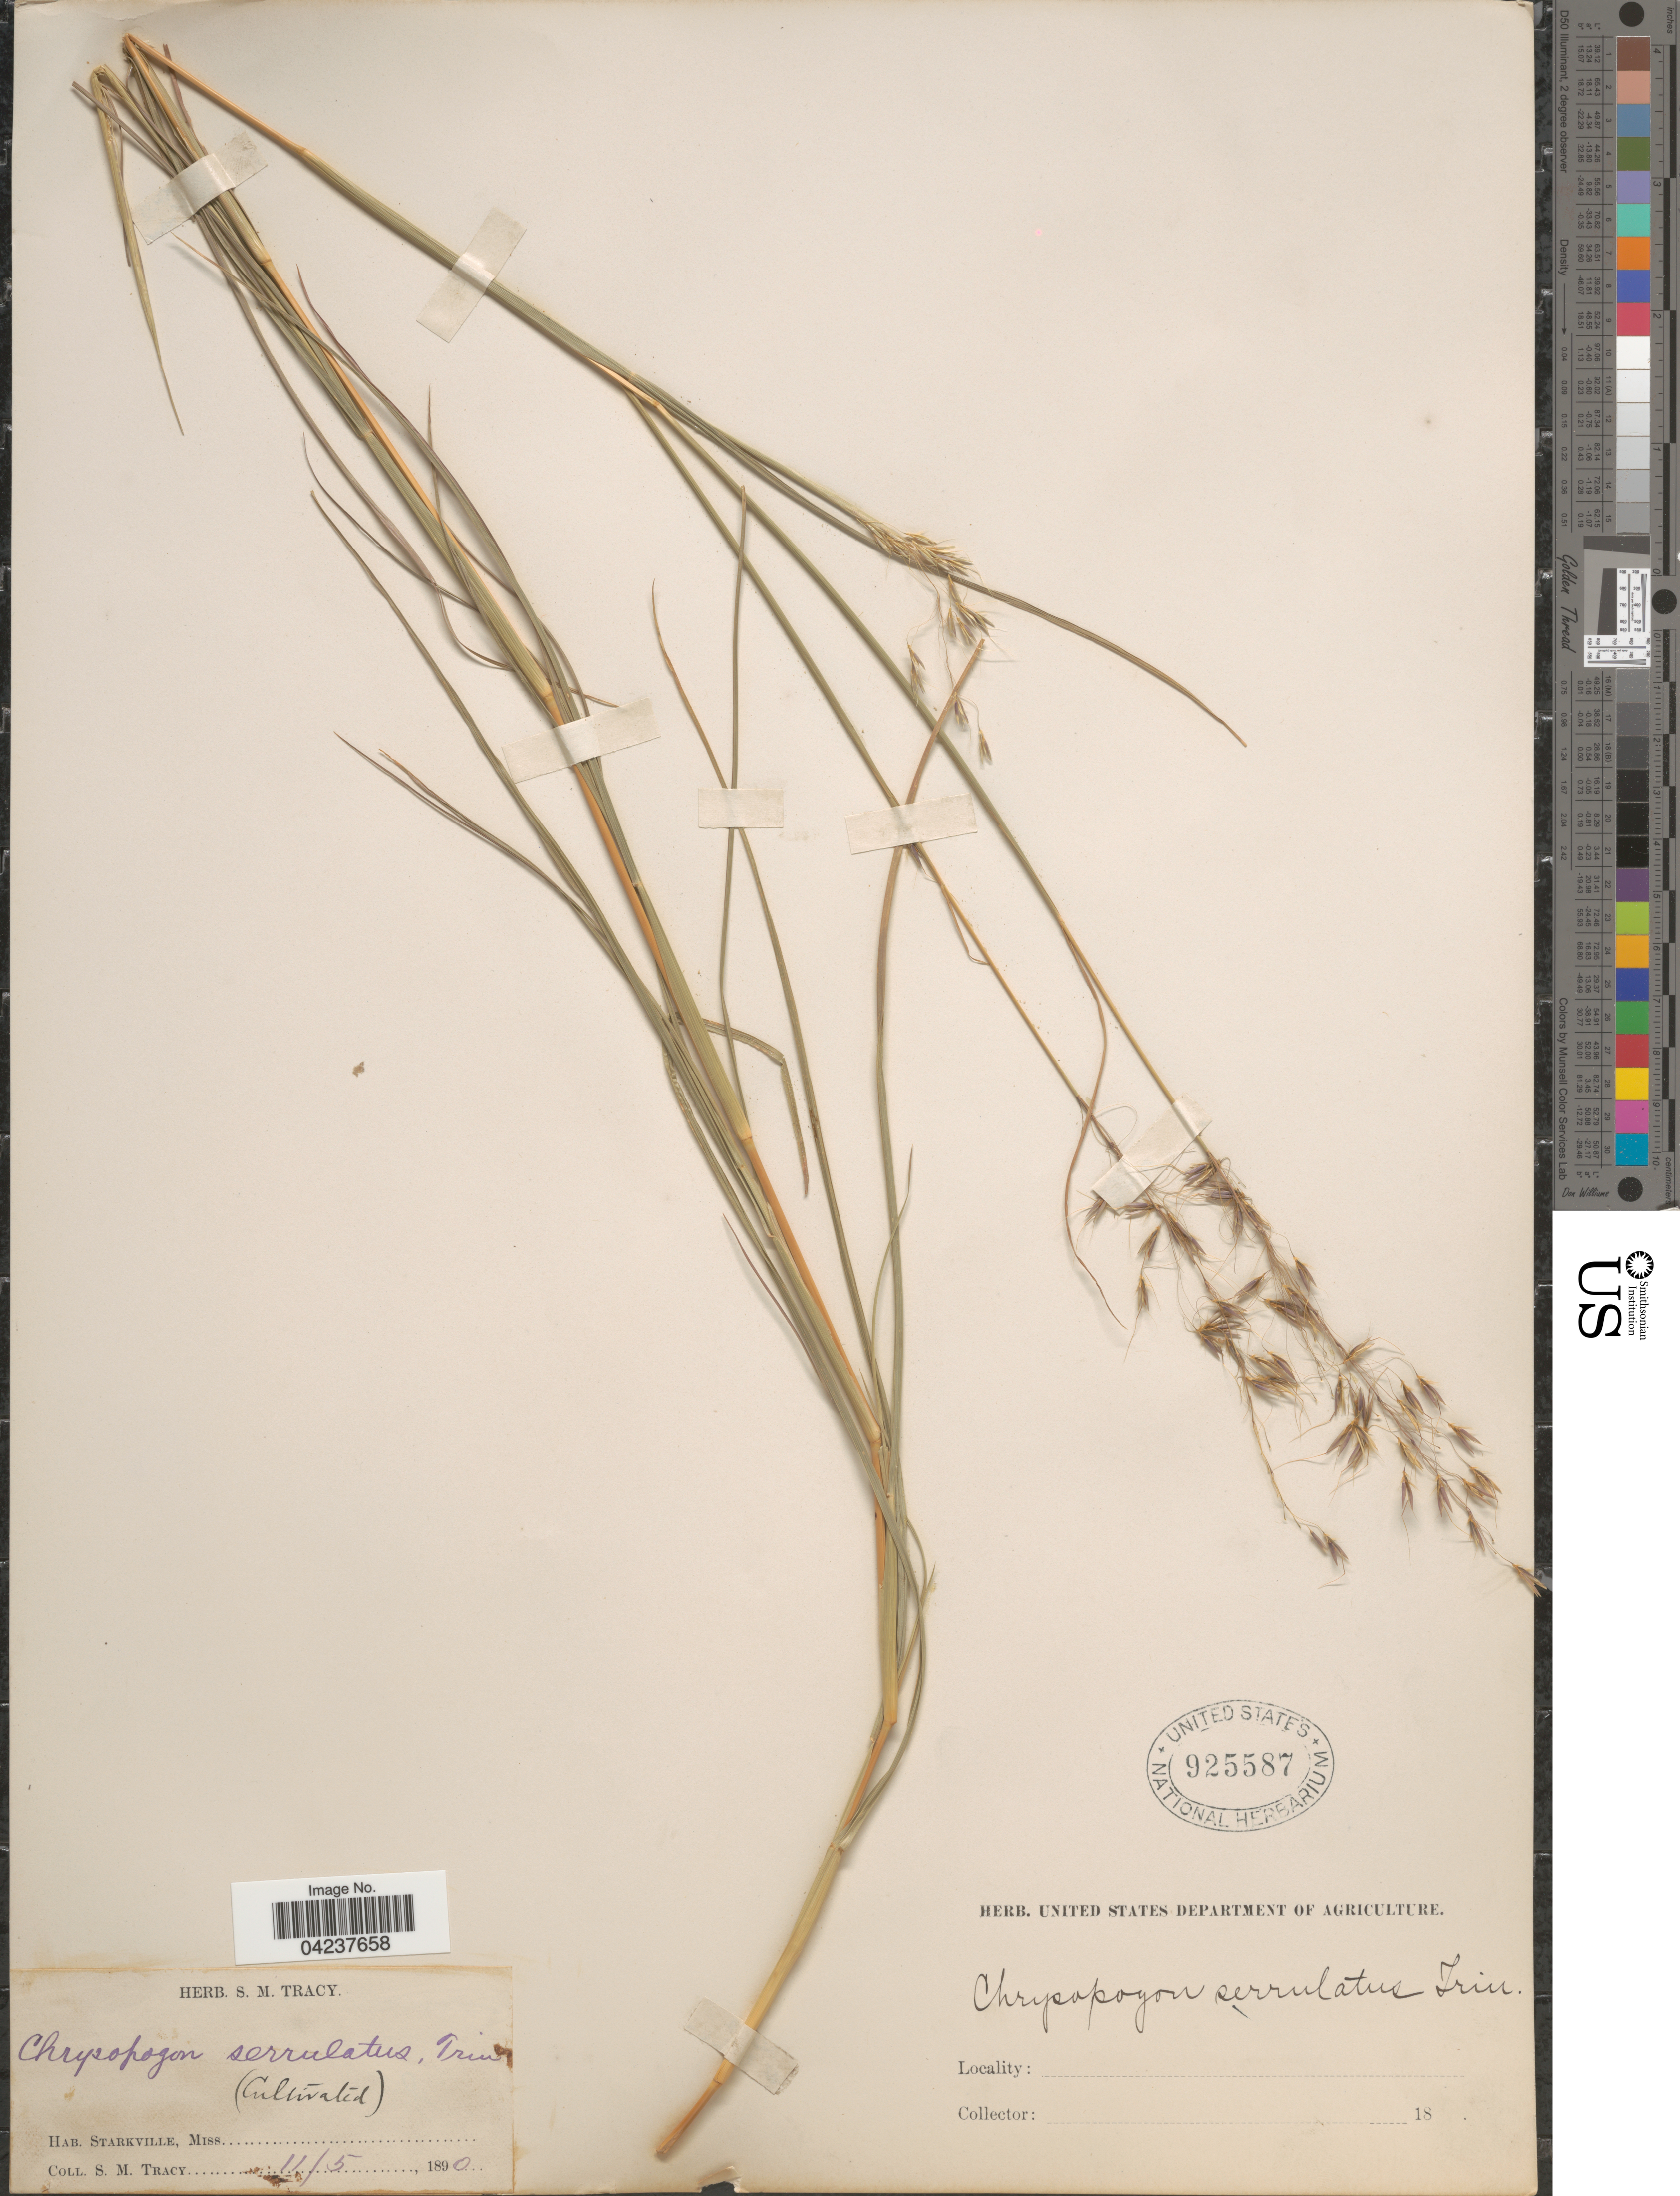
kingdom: Plantae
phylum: Tracheophyta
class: Liliopsida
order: Poales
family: Poaceae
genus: Chrysopogon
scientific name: Chrysopogon fulvus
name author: (Spreng.) Chiov.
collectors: S. M. Tracy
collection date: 1890-05-11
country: United States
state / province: Mississippi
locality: Starkville.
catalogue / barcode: US 925587